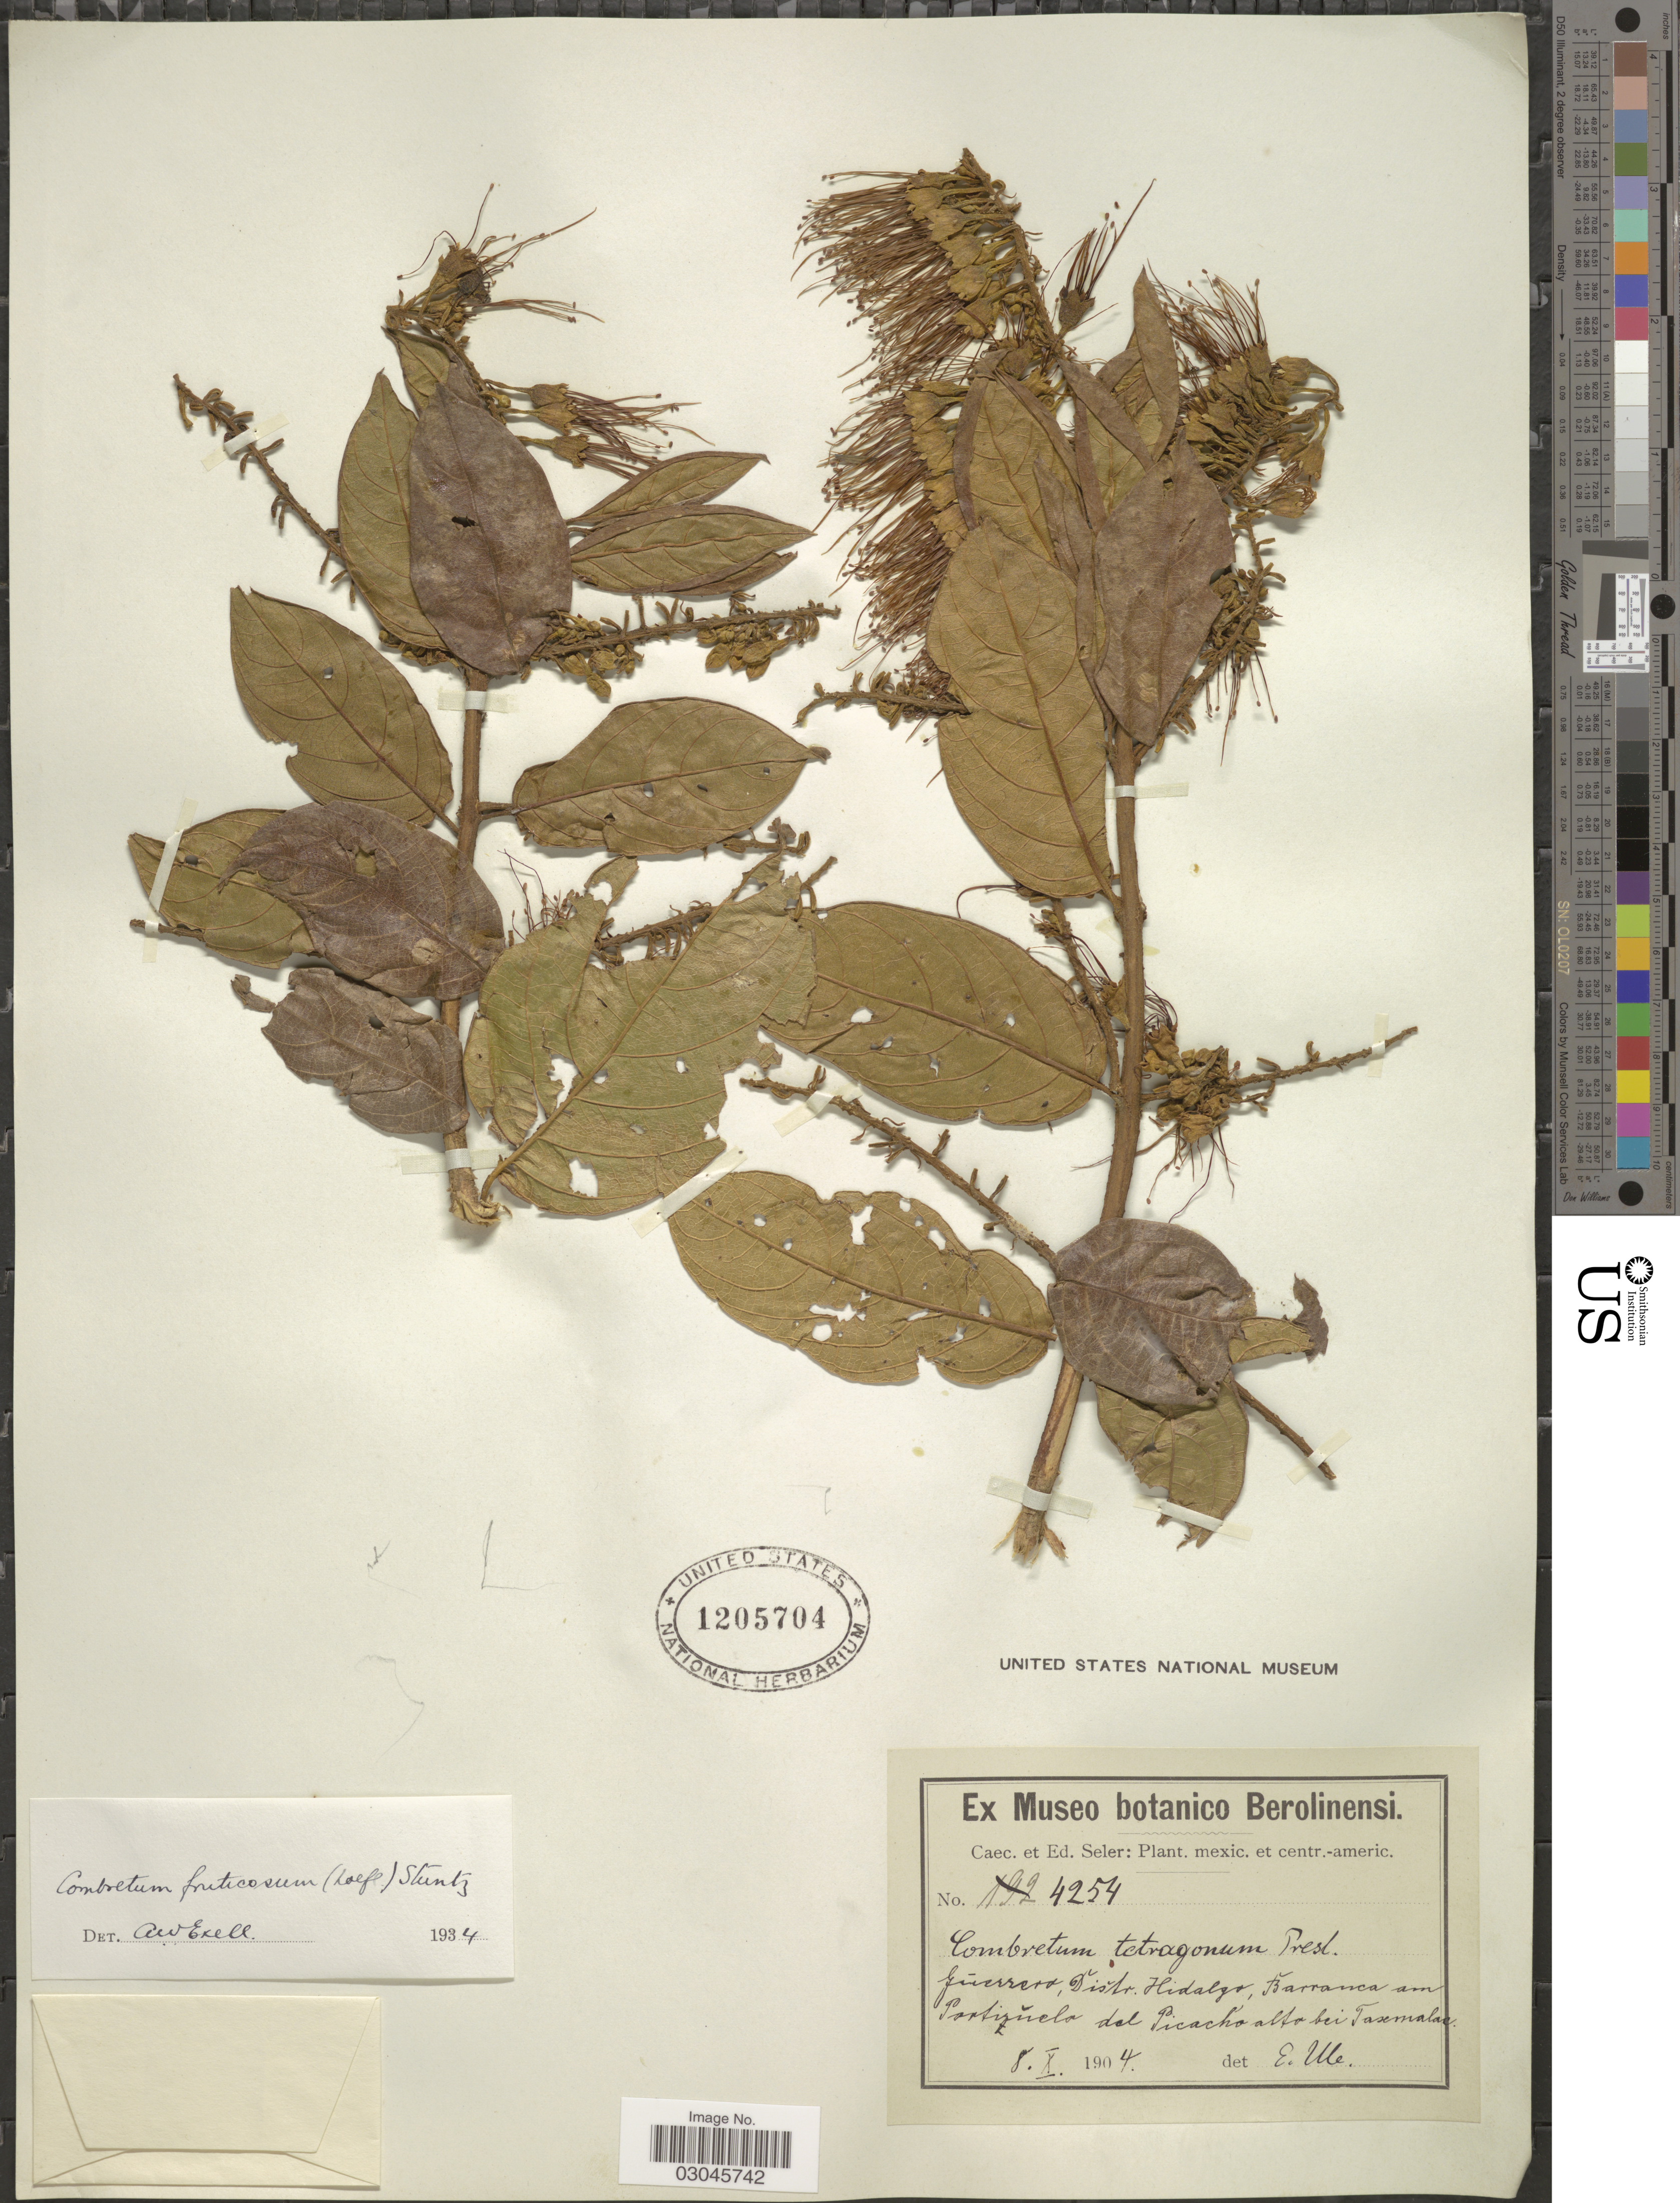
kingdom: Plantae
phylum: Tracheophyta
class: Magnoliopsida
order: Myrtales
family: Combretaceae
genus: Combretum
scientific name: Combretum fruticosum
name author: (Loefl.) Stuntz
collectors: C. Seler & E. G. Seler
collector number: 4254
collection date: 1904-10-08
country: Mexico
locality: Guerrero, Distr. Hidalgo, Barranca am Partizŭelo del Picachó alto bei Taxmalas.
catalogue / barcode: US 1205704